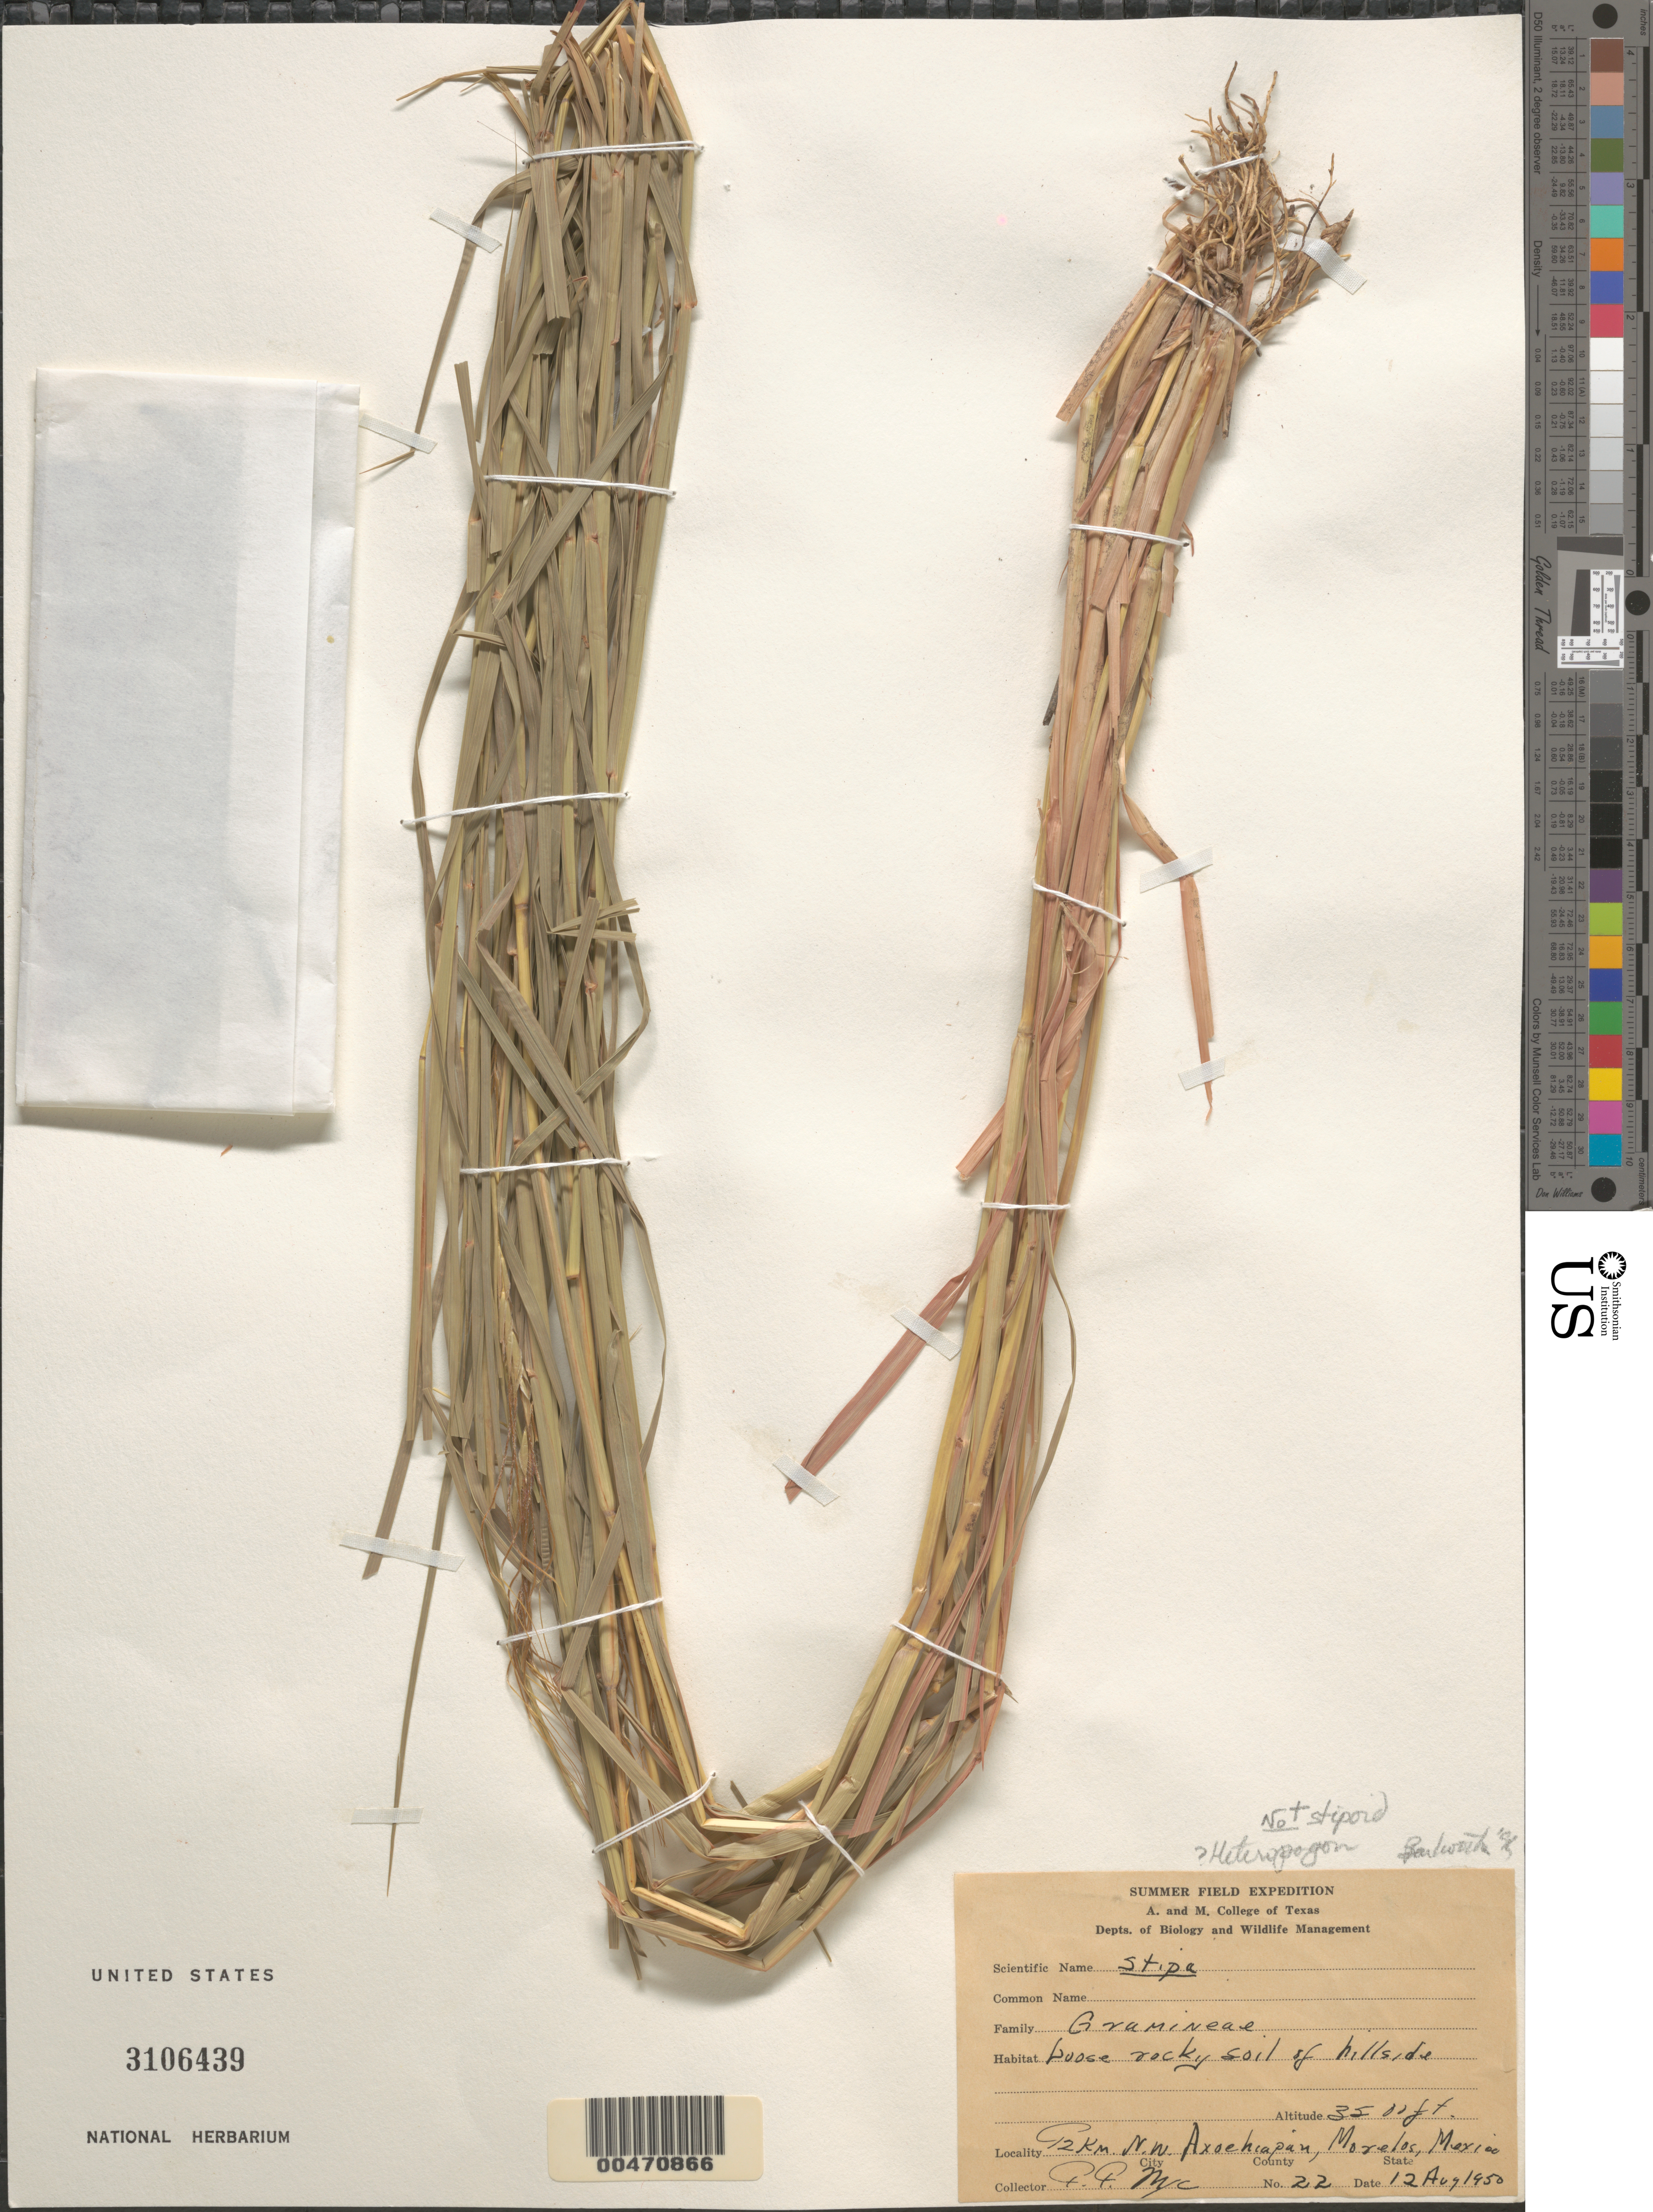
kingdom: Plantae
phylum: Tracheophyta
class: Liliopsida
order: Poales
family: Poaceae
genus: Stipa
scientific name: Stipa sp.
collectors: -. Illegible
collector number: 22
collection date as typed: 12 Aug 1950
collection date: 1950-08-12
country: Mexico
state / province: Morelos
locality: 12 km N of Axochiapan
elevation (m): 1067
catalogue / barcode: US 3106439